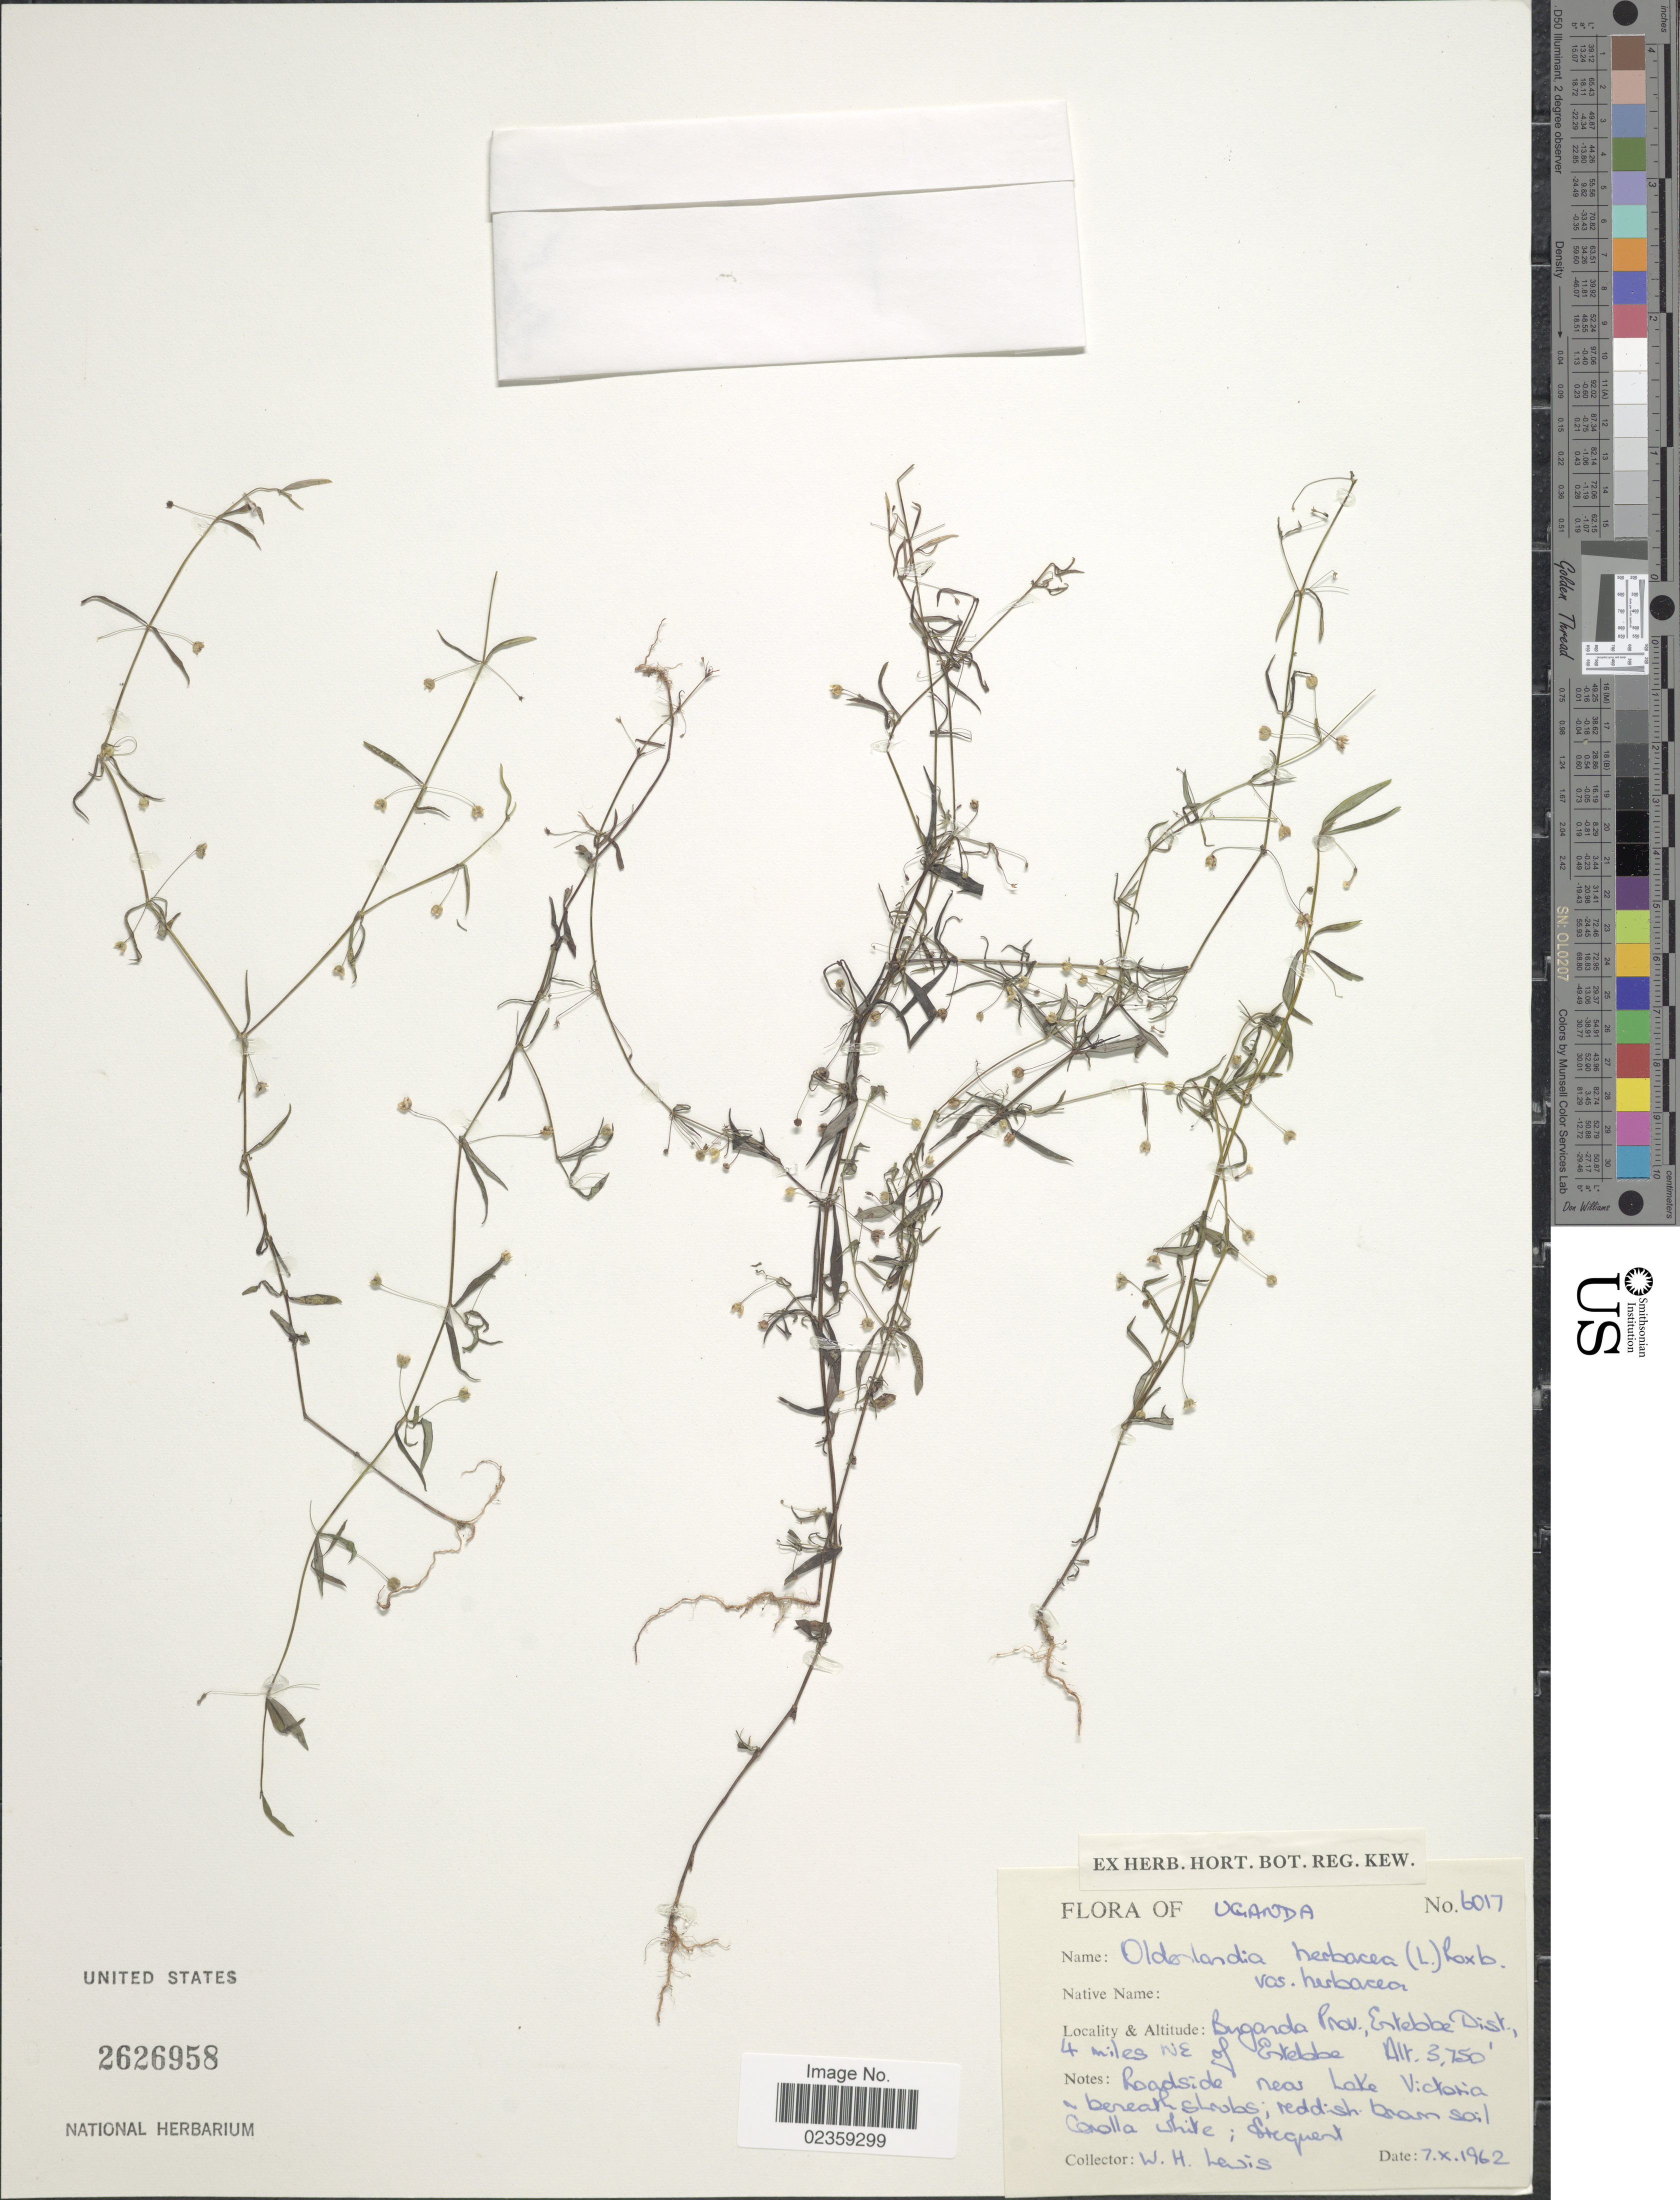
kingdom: Plantae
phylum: Tracheophyta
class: Magnoliopsida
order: Gentianales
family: Rubiaceae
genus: Oldenlandia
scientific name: Oldenlandia herbacea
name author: (L.) Roxb.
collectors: W. H. Lewis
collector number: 6017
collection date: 1962-10-07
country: Uganda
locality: Buganda Prov., Estebbe Dist., 4 miles NE of Estebbe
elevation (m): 1143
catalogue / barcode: US 2626958